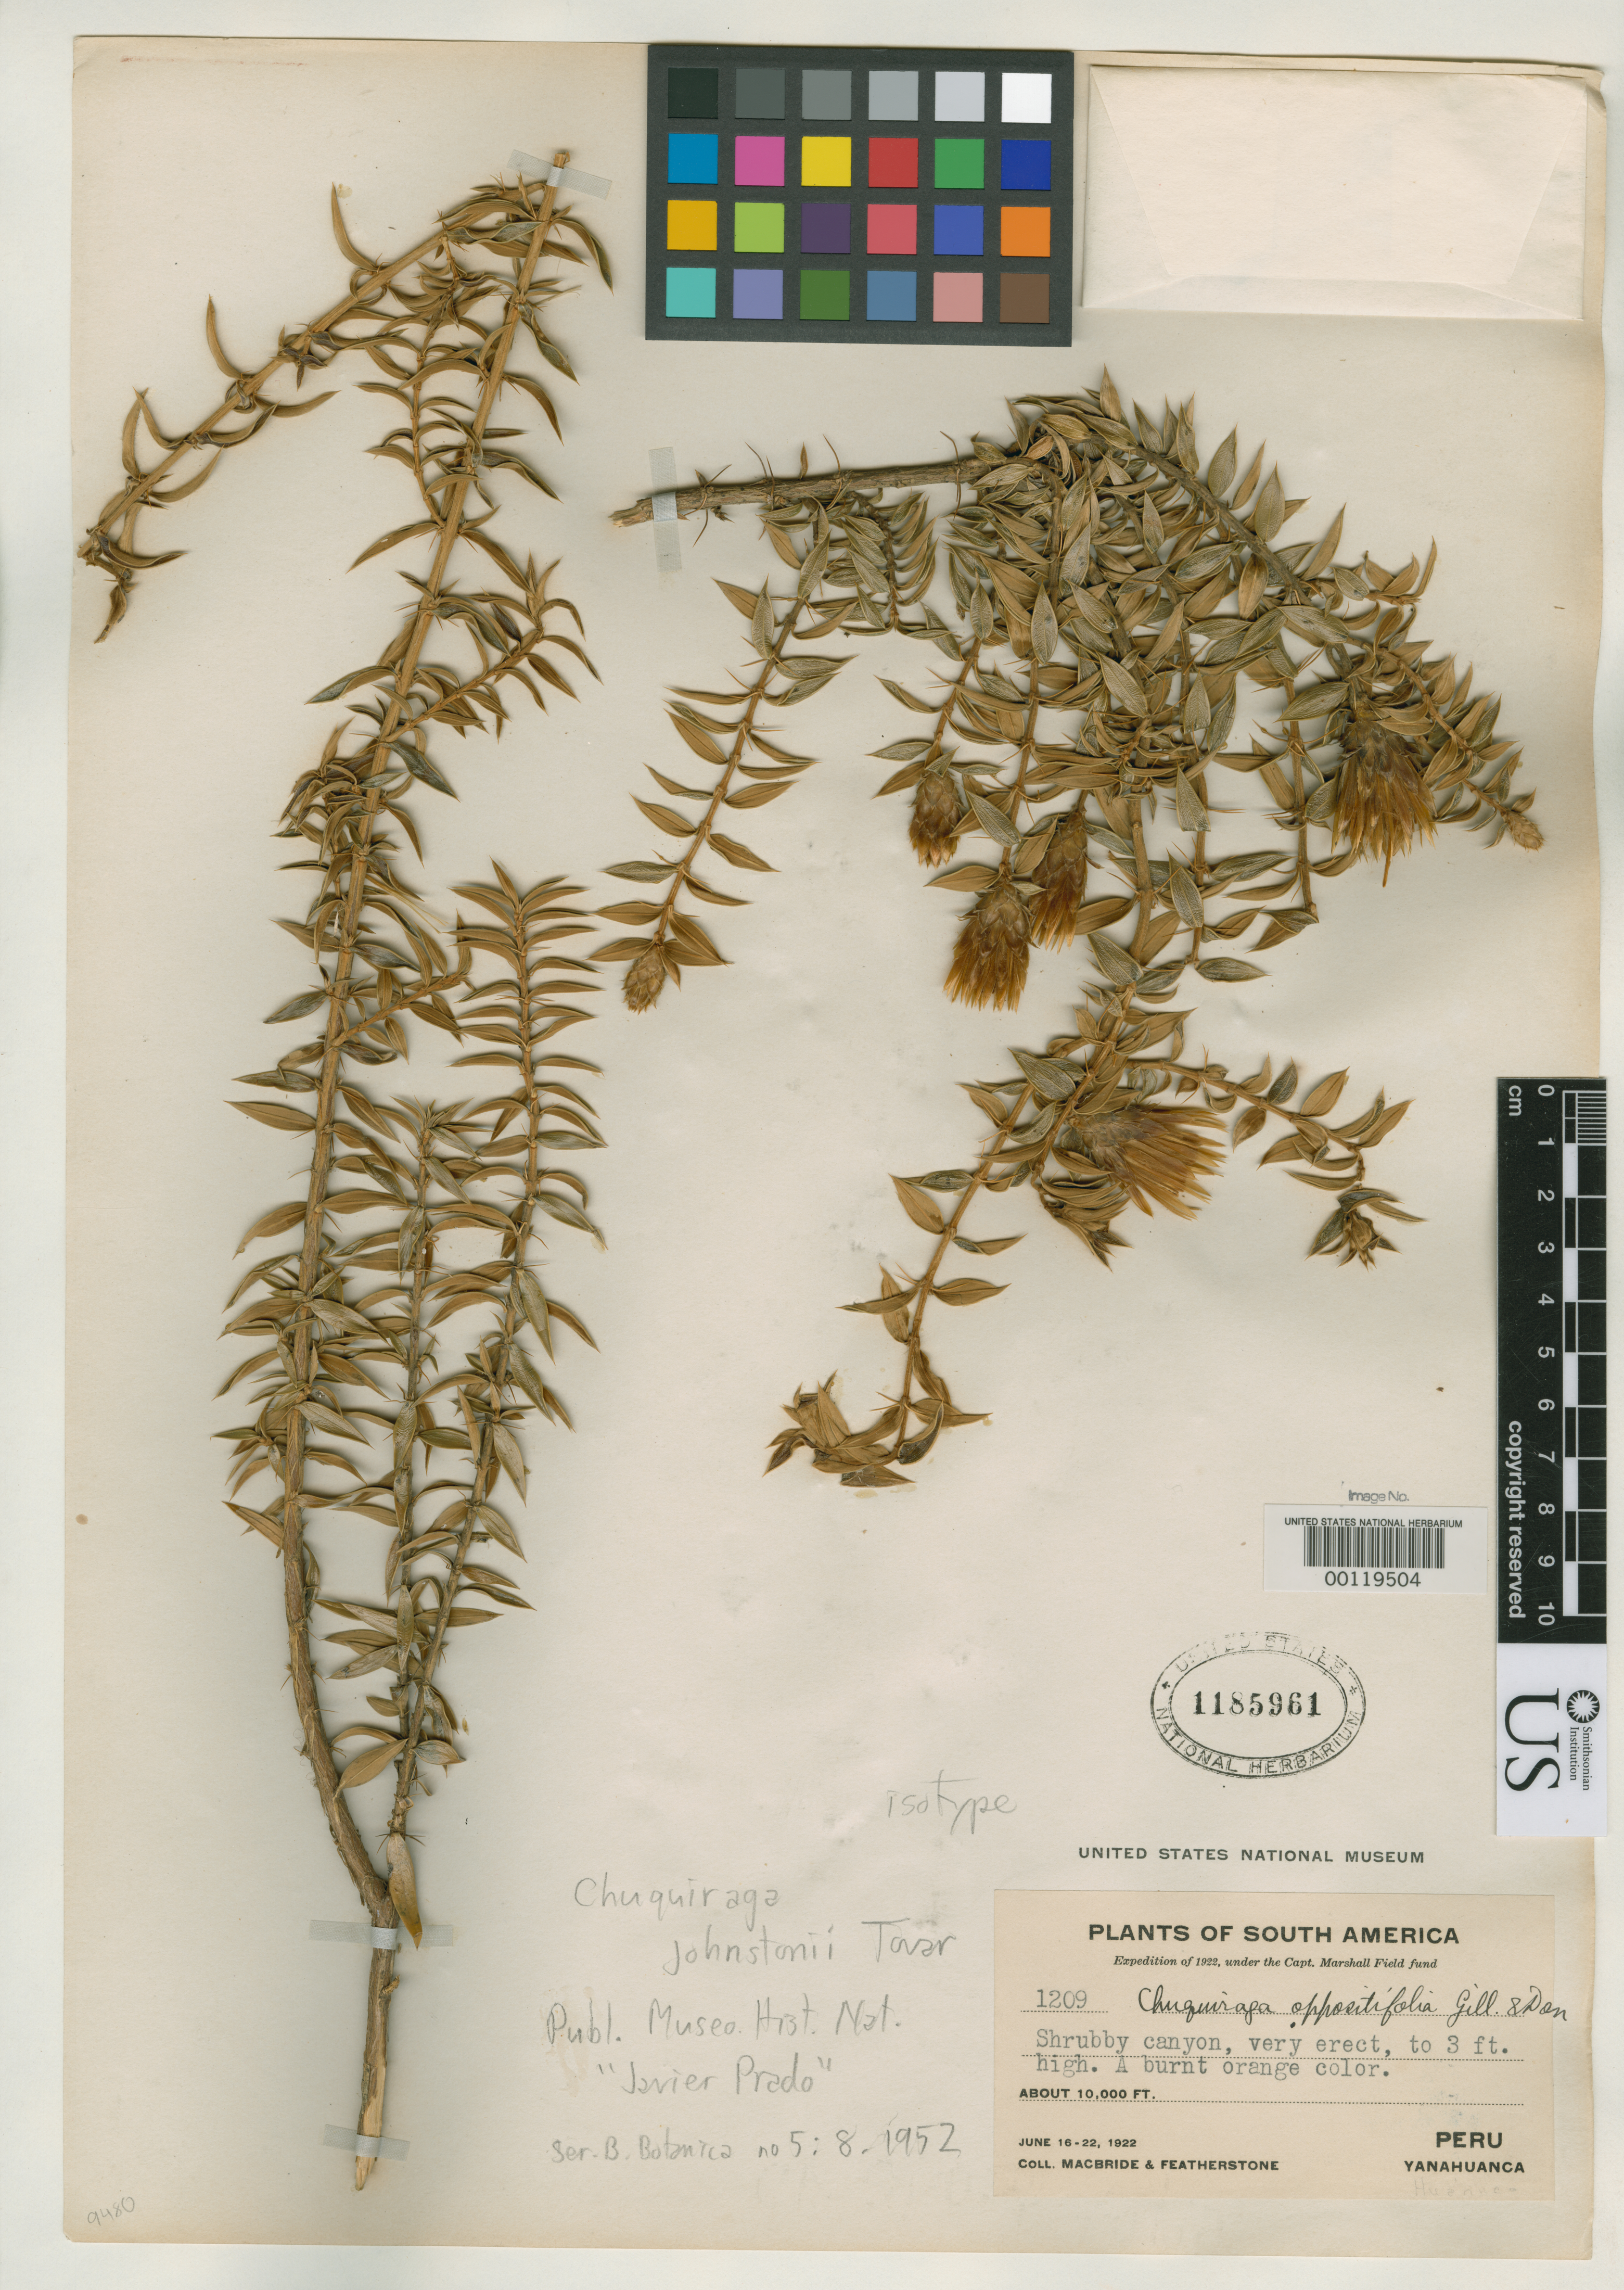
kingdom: Plantae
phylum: Tracheophyta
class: Magnoliopsida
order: Asterales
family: Asteraceae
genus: Chuquiraga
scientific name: Chuquiraga johnstonii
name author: Tovar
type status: Isotype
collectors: J. F. Macbride & W. Featherstone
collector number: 1209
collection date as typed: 16 Jun 1922 to 22 Jun 1922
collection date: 1922-06-16/1922-06-22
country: Peru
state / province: Huánuco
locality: Yanahuanca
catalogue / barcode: US 1185961